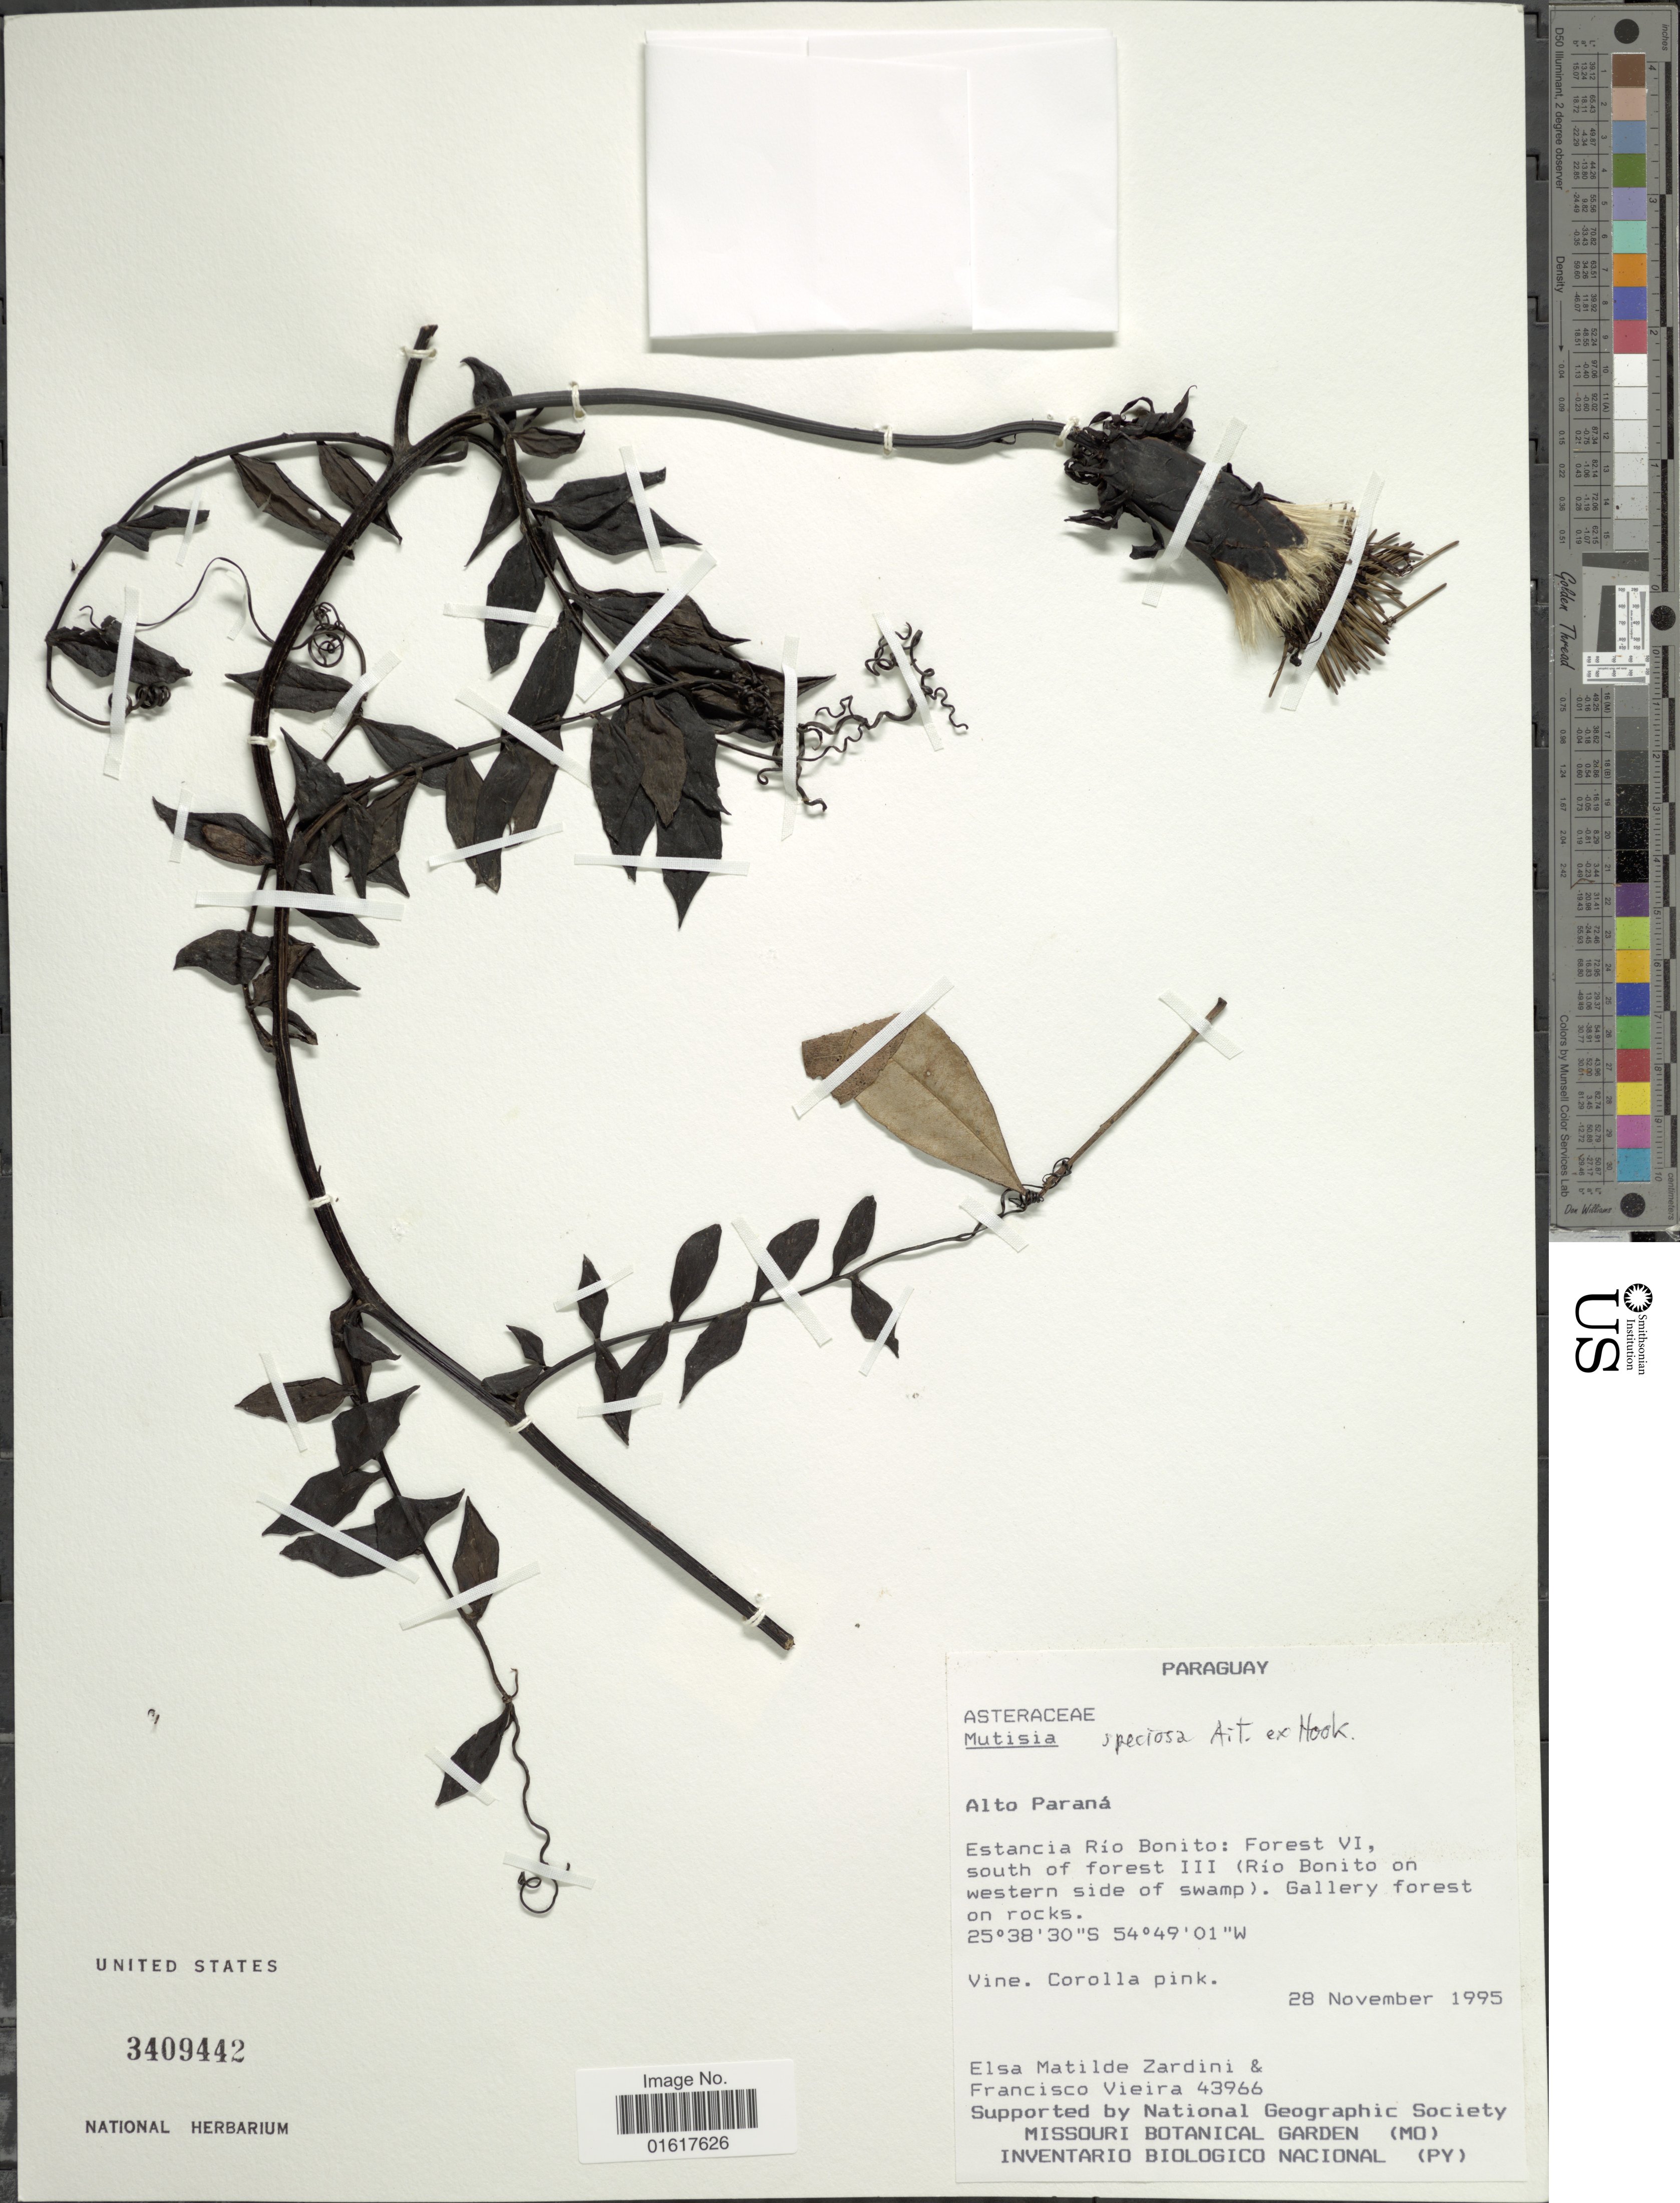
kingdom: Plantae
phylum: Tracheophyta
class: Magnoliopsida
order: Asterales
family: Asteraceae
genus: Mutisia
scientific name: Mutisia speciosa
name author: Aiton ex Hook.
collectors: E. M. Zardini & F. Vieira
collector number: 43966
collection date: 1995-11-28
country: Paraguay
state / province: Alto Parana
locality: Estancia Río Bonito: Forest VI, south of forest III (Río Bonito on western side of swamp)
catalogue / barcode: US 3409442